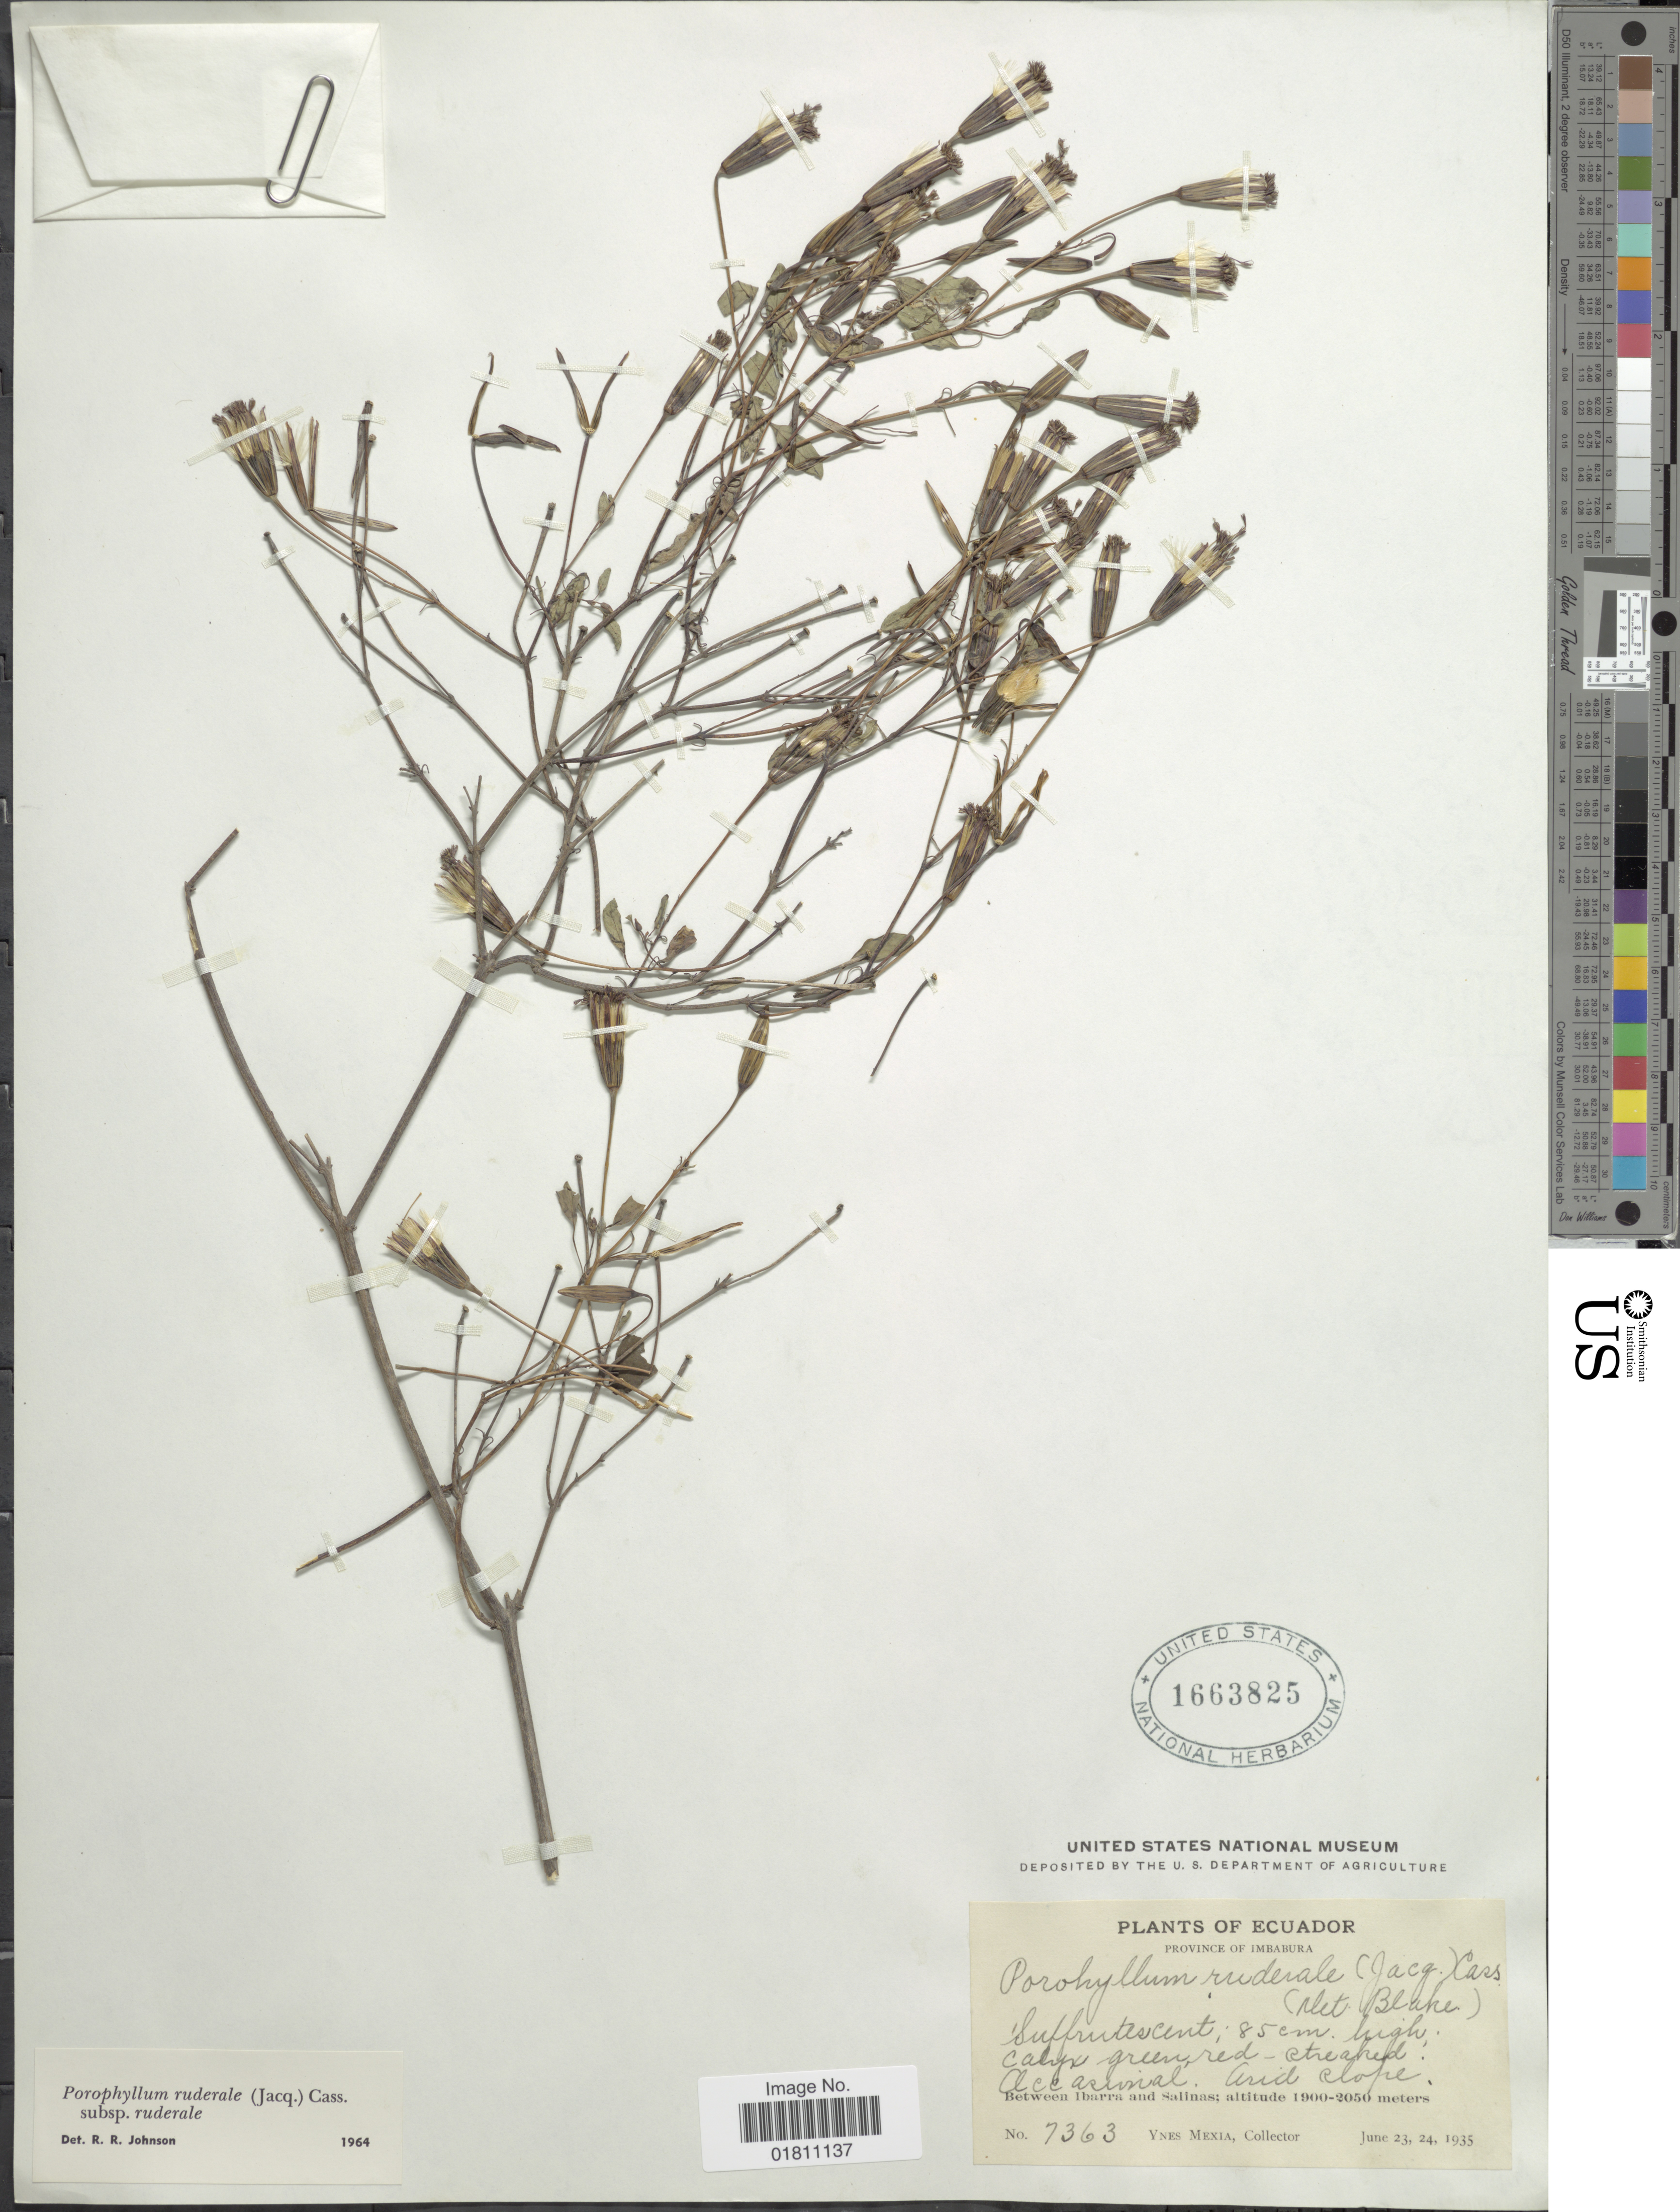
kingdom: Plantae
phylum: Tracheophyta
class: Magnoliopsida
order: Asterales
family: Asteraceae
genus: Porophyllum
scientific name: Porophyllum ruderale subsp. ruderale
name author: (Jacq.) Cass.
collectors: Y. Mexia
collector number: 7363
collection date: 1935-06-23/1935-06-24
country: Ecuador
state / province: Imbabura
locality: Arid slope, Between Ibarra and Salinas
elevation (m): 1900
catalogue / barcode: US 1663825